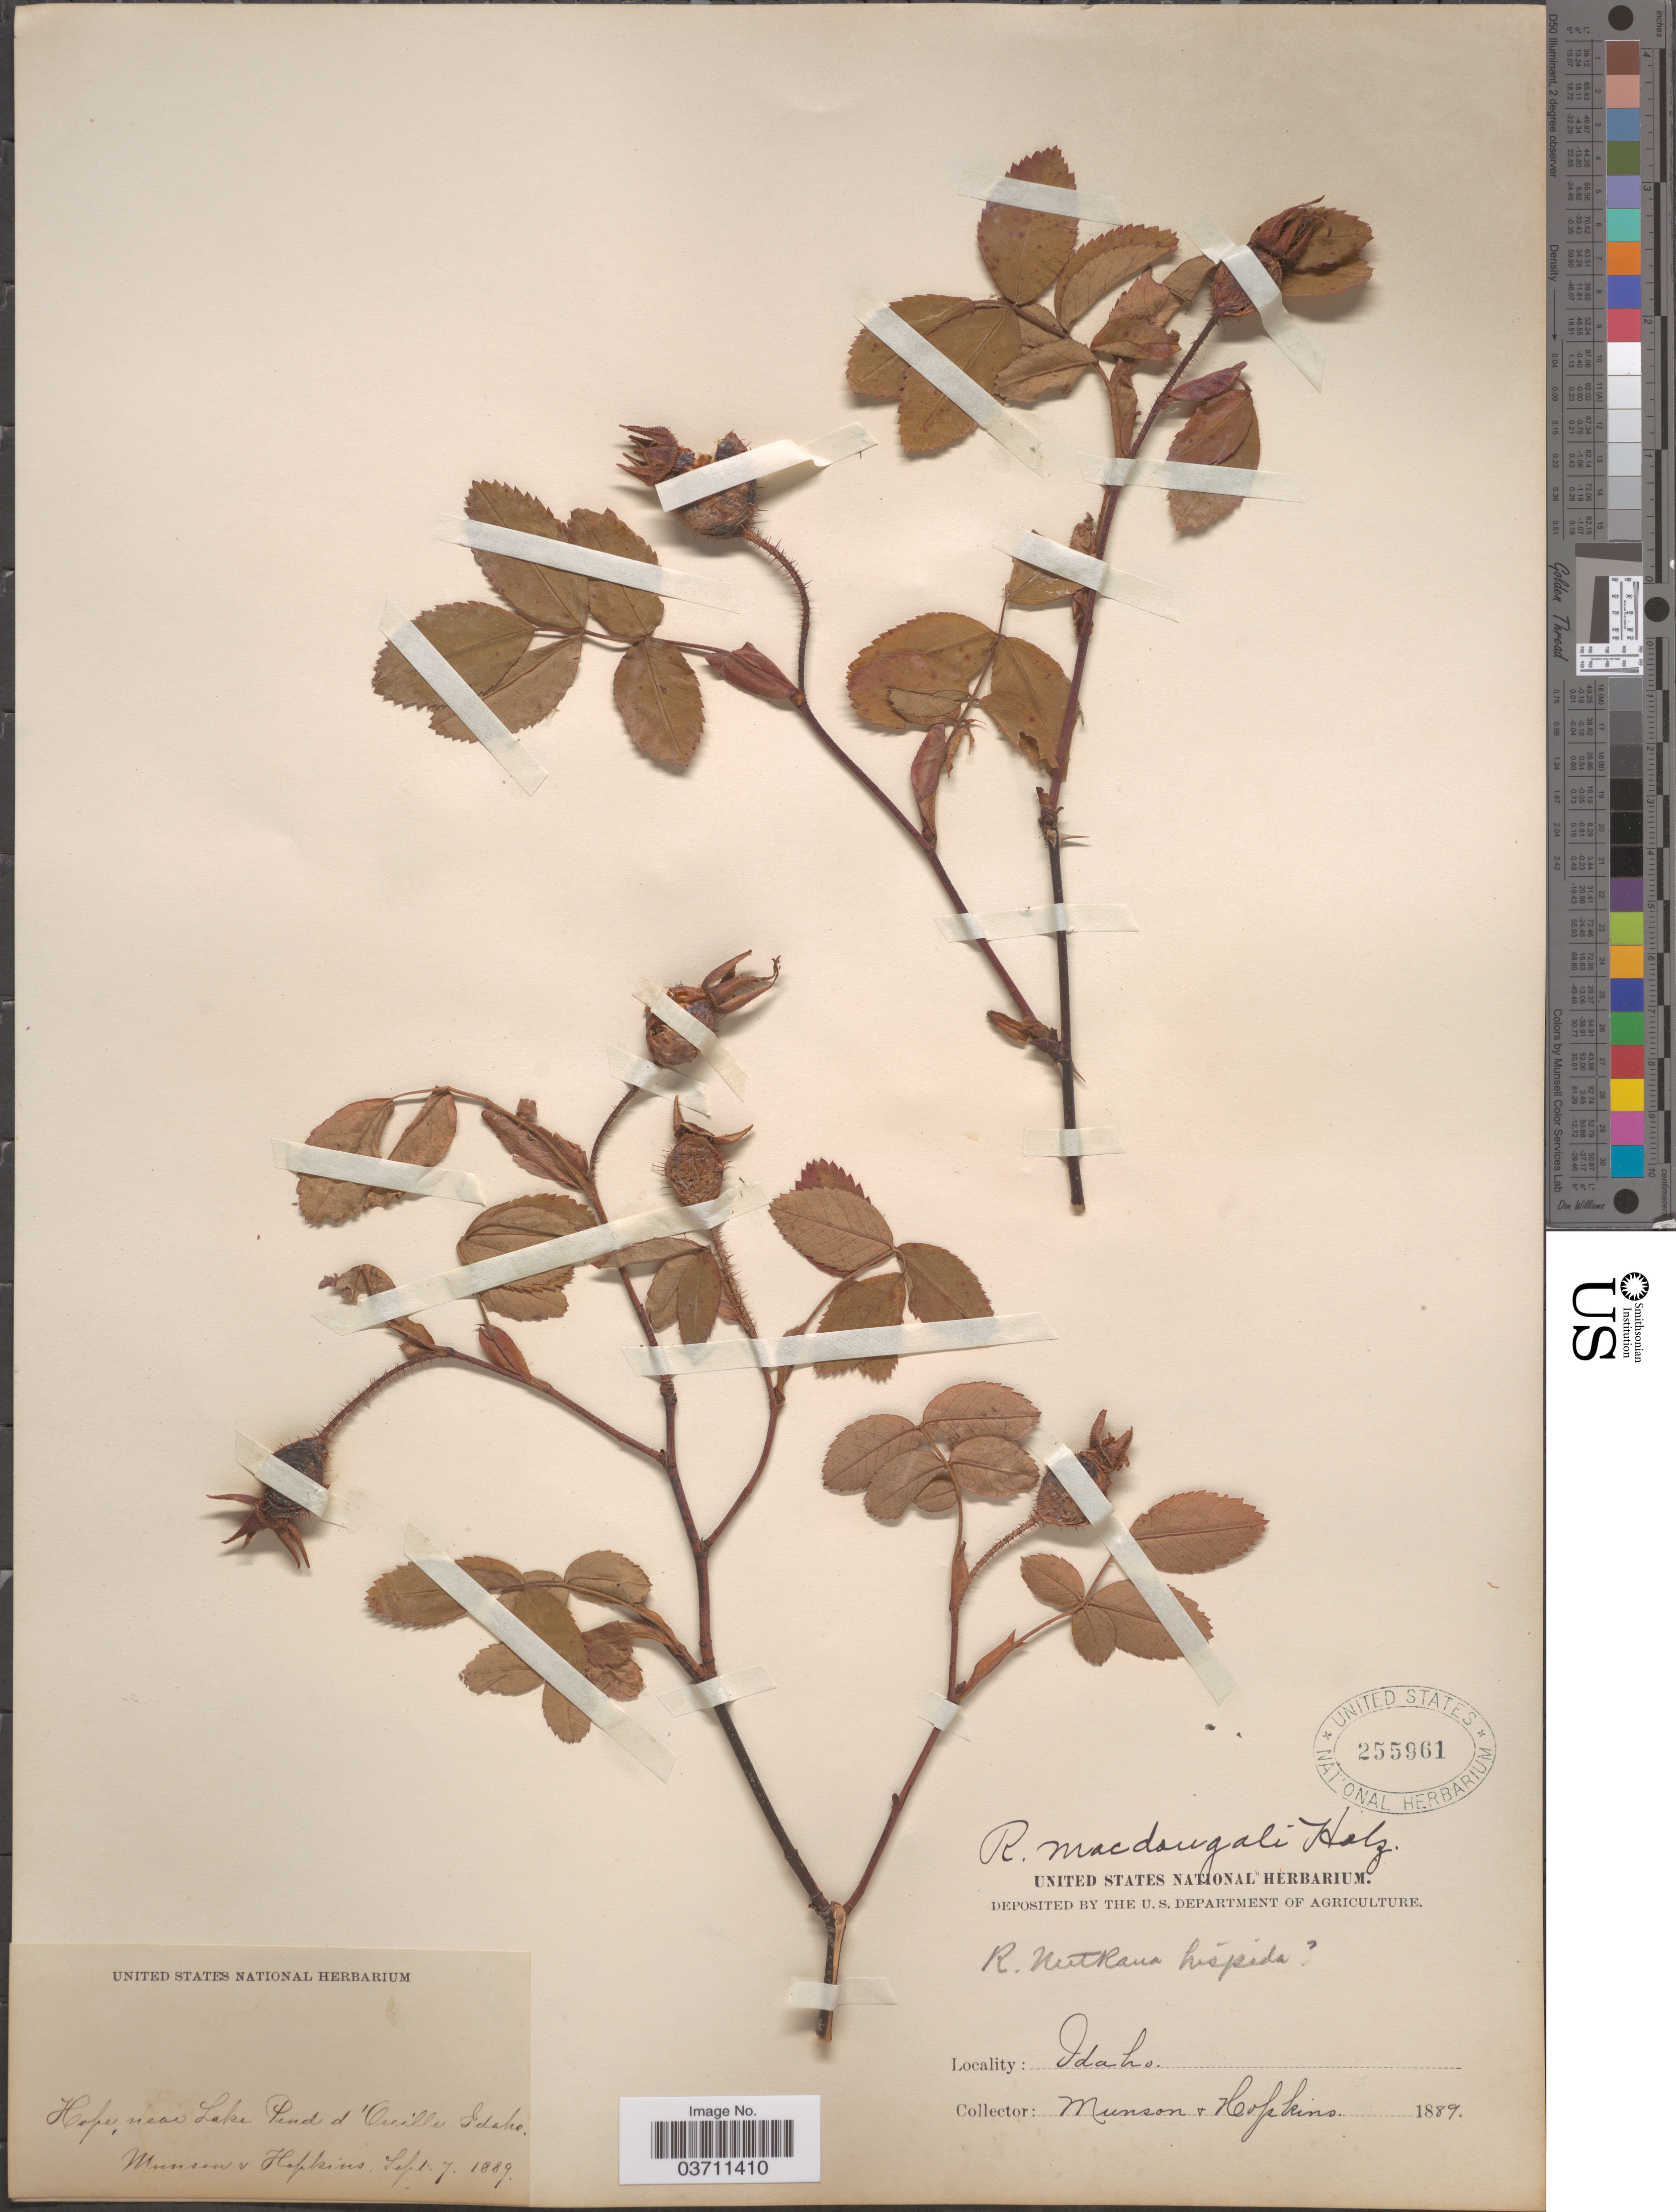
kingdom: Plantae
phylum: Tracheophyta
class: Magnoliopsida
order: Rosales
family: Rosaceae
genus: Rosa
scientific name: Rosa macdougali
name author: Holz.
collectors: -. Munson & -- Hopkins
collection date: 1889-09-07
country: United States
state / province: Idaho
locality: Hope near Lake Pend d'Oreille.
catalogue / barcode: US 255961